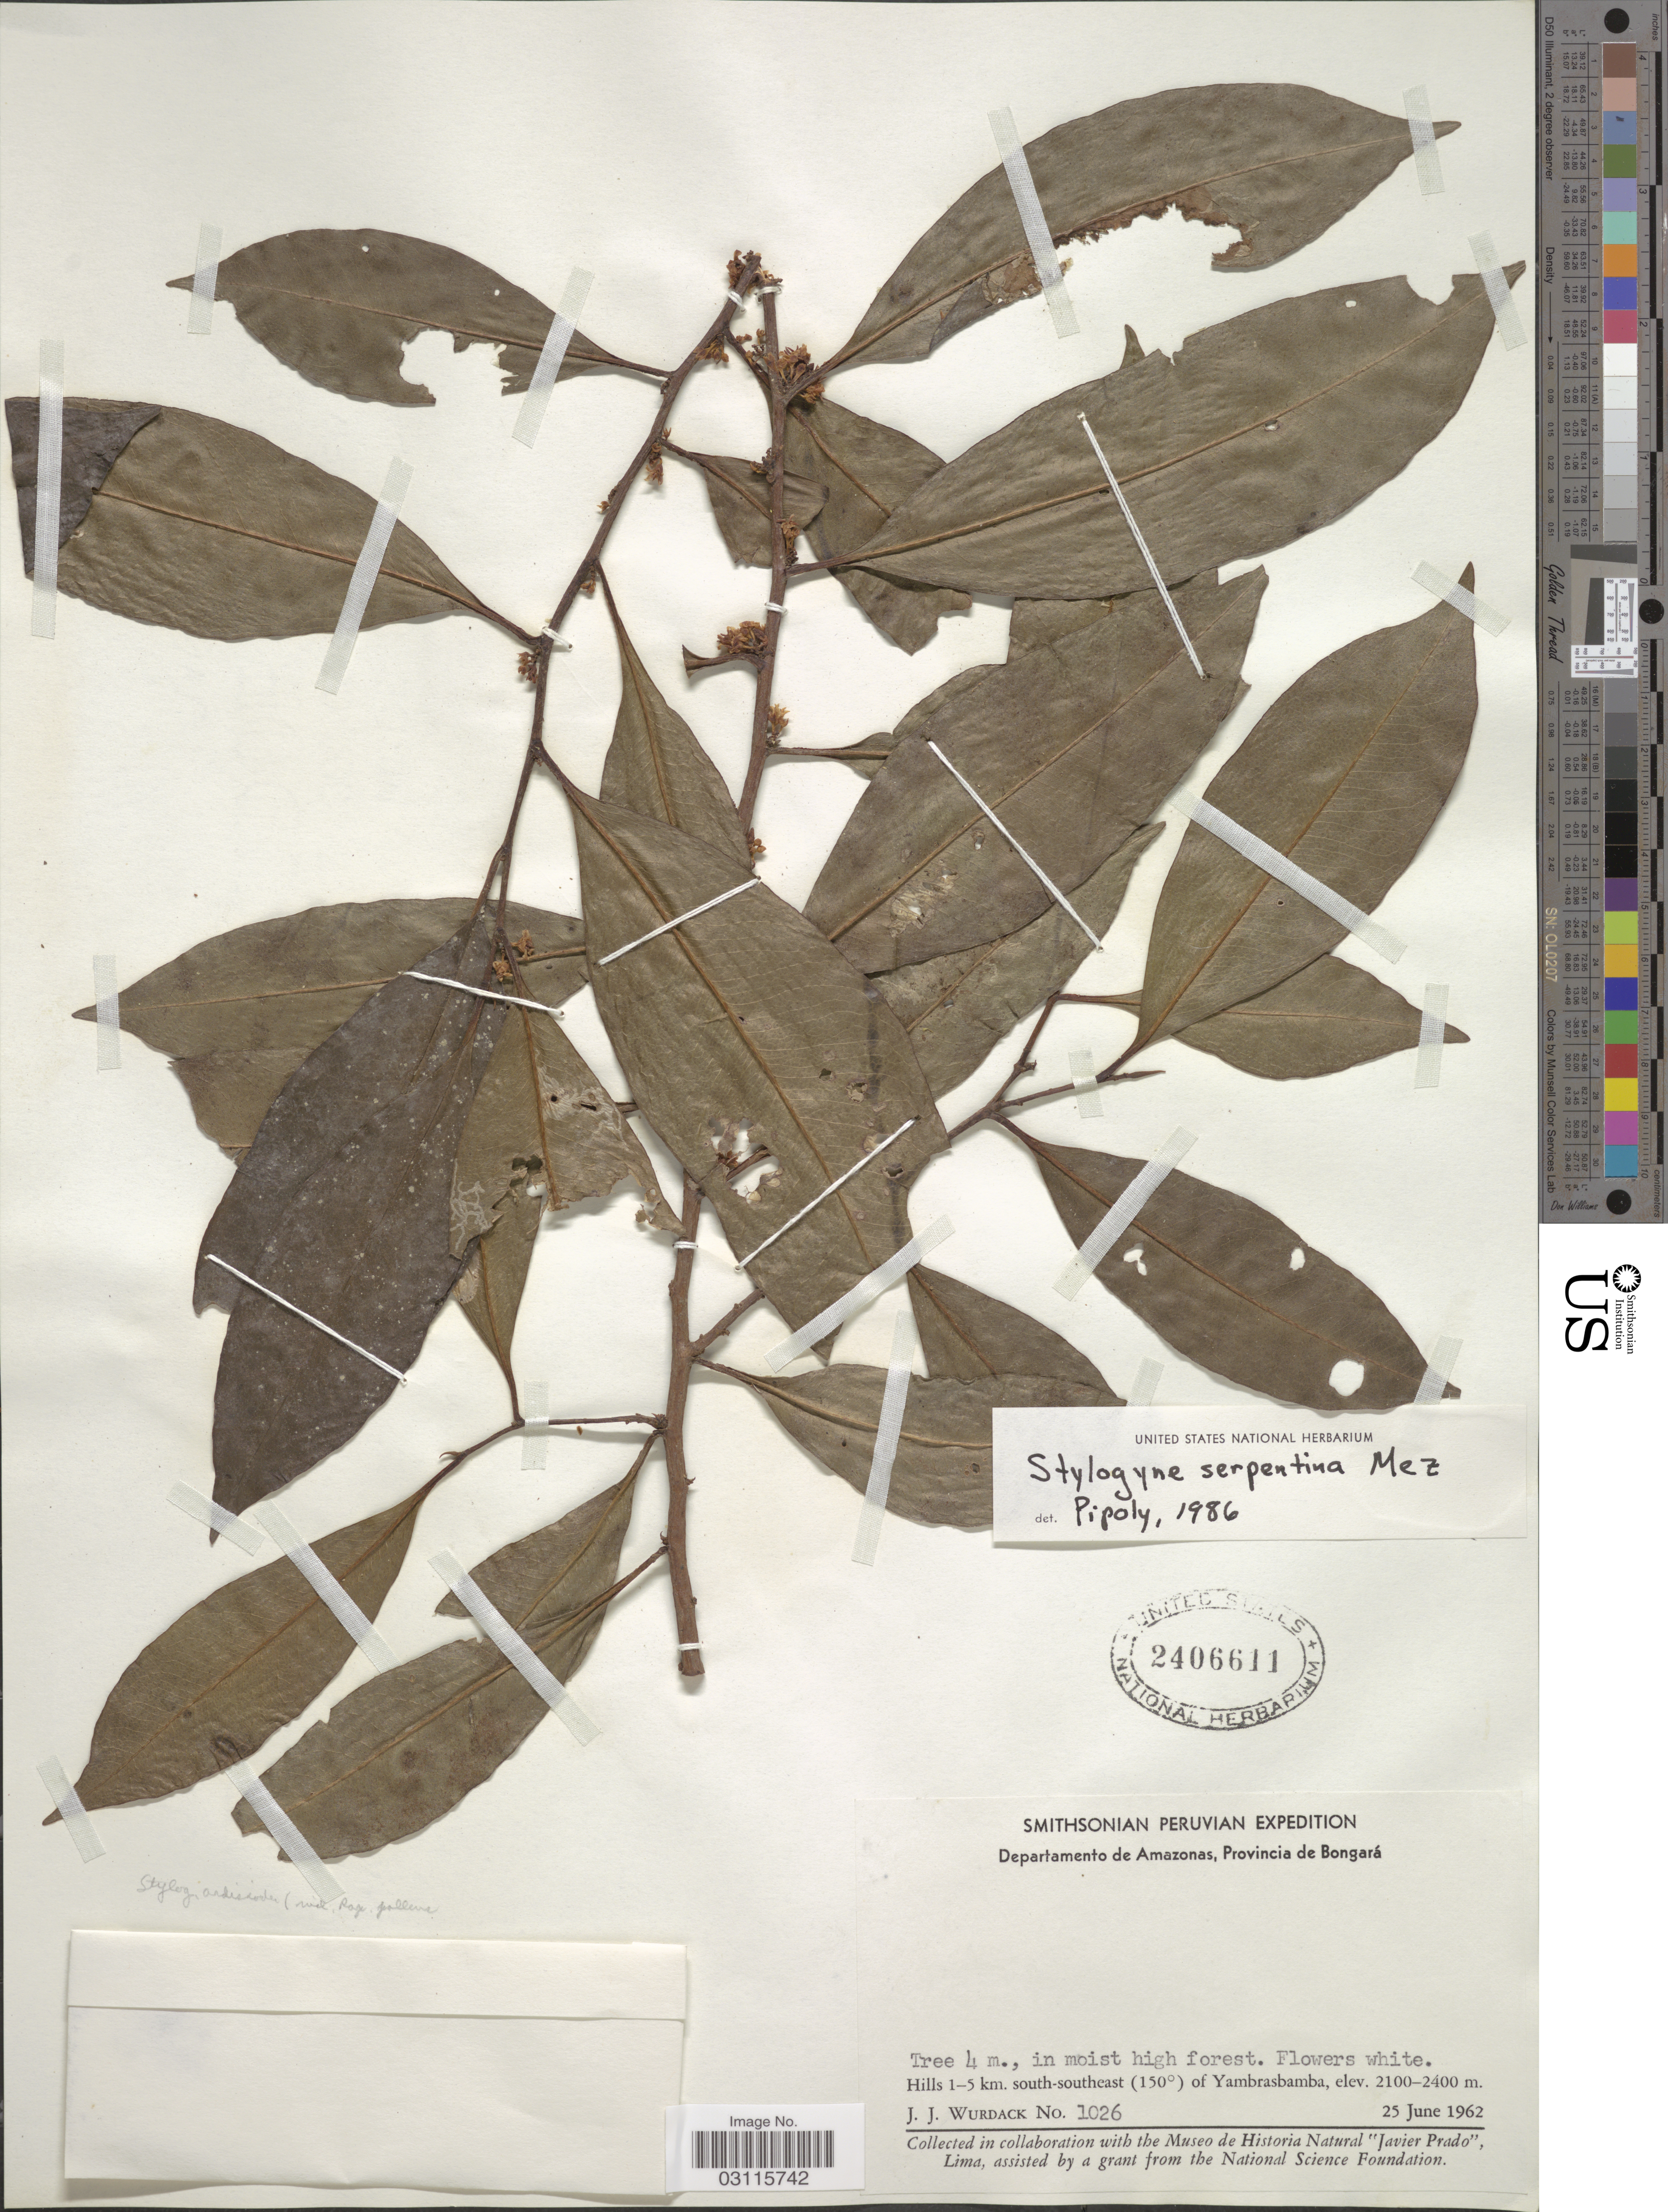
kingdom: Plantae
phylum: Tracheophyta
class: Magnoliopsida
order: Ericales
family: Primulaceae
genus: Stylogyne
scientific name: Stylogyne serpentina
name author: Mez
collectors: J. J. Wurdack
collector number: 1026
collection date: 1962-06-25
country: Peru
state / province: Amazonas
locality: Departamento de Amazonas, Provincia de Bongará. Hills 1-5 km. south-southeast (150º) of Yambrasbamba.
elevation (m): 2100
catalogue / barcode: US 2406611